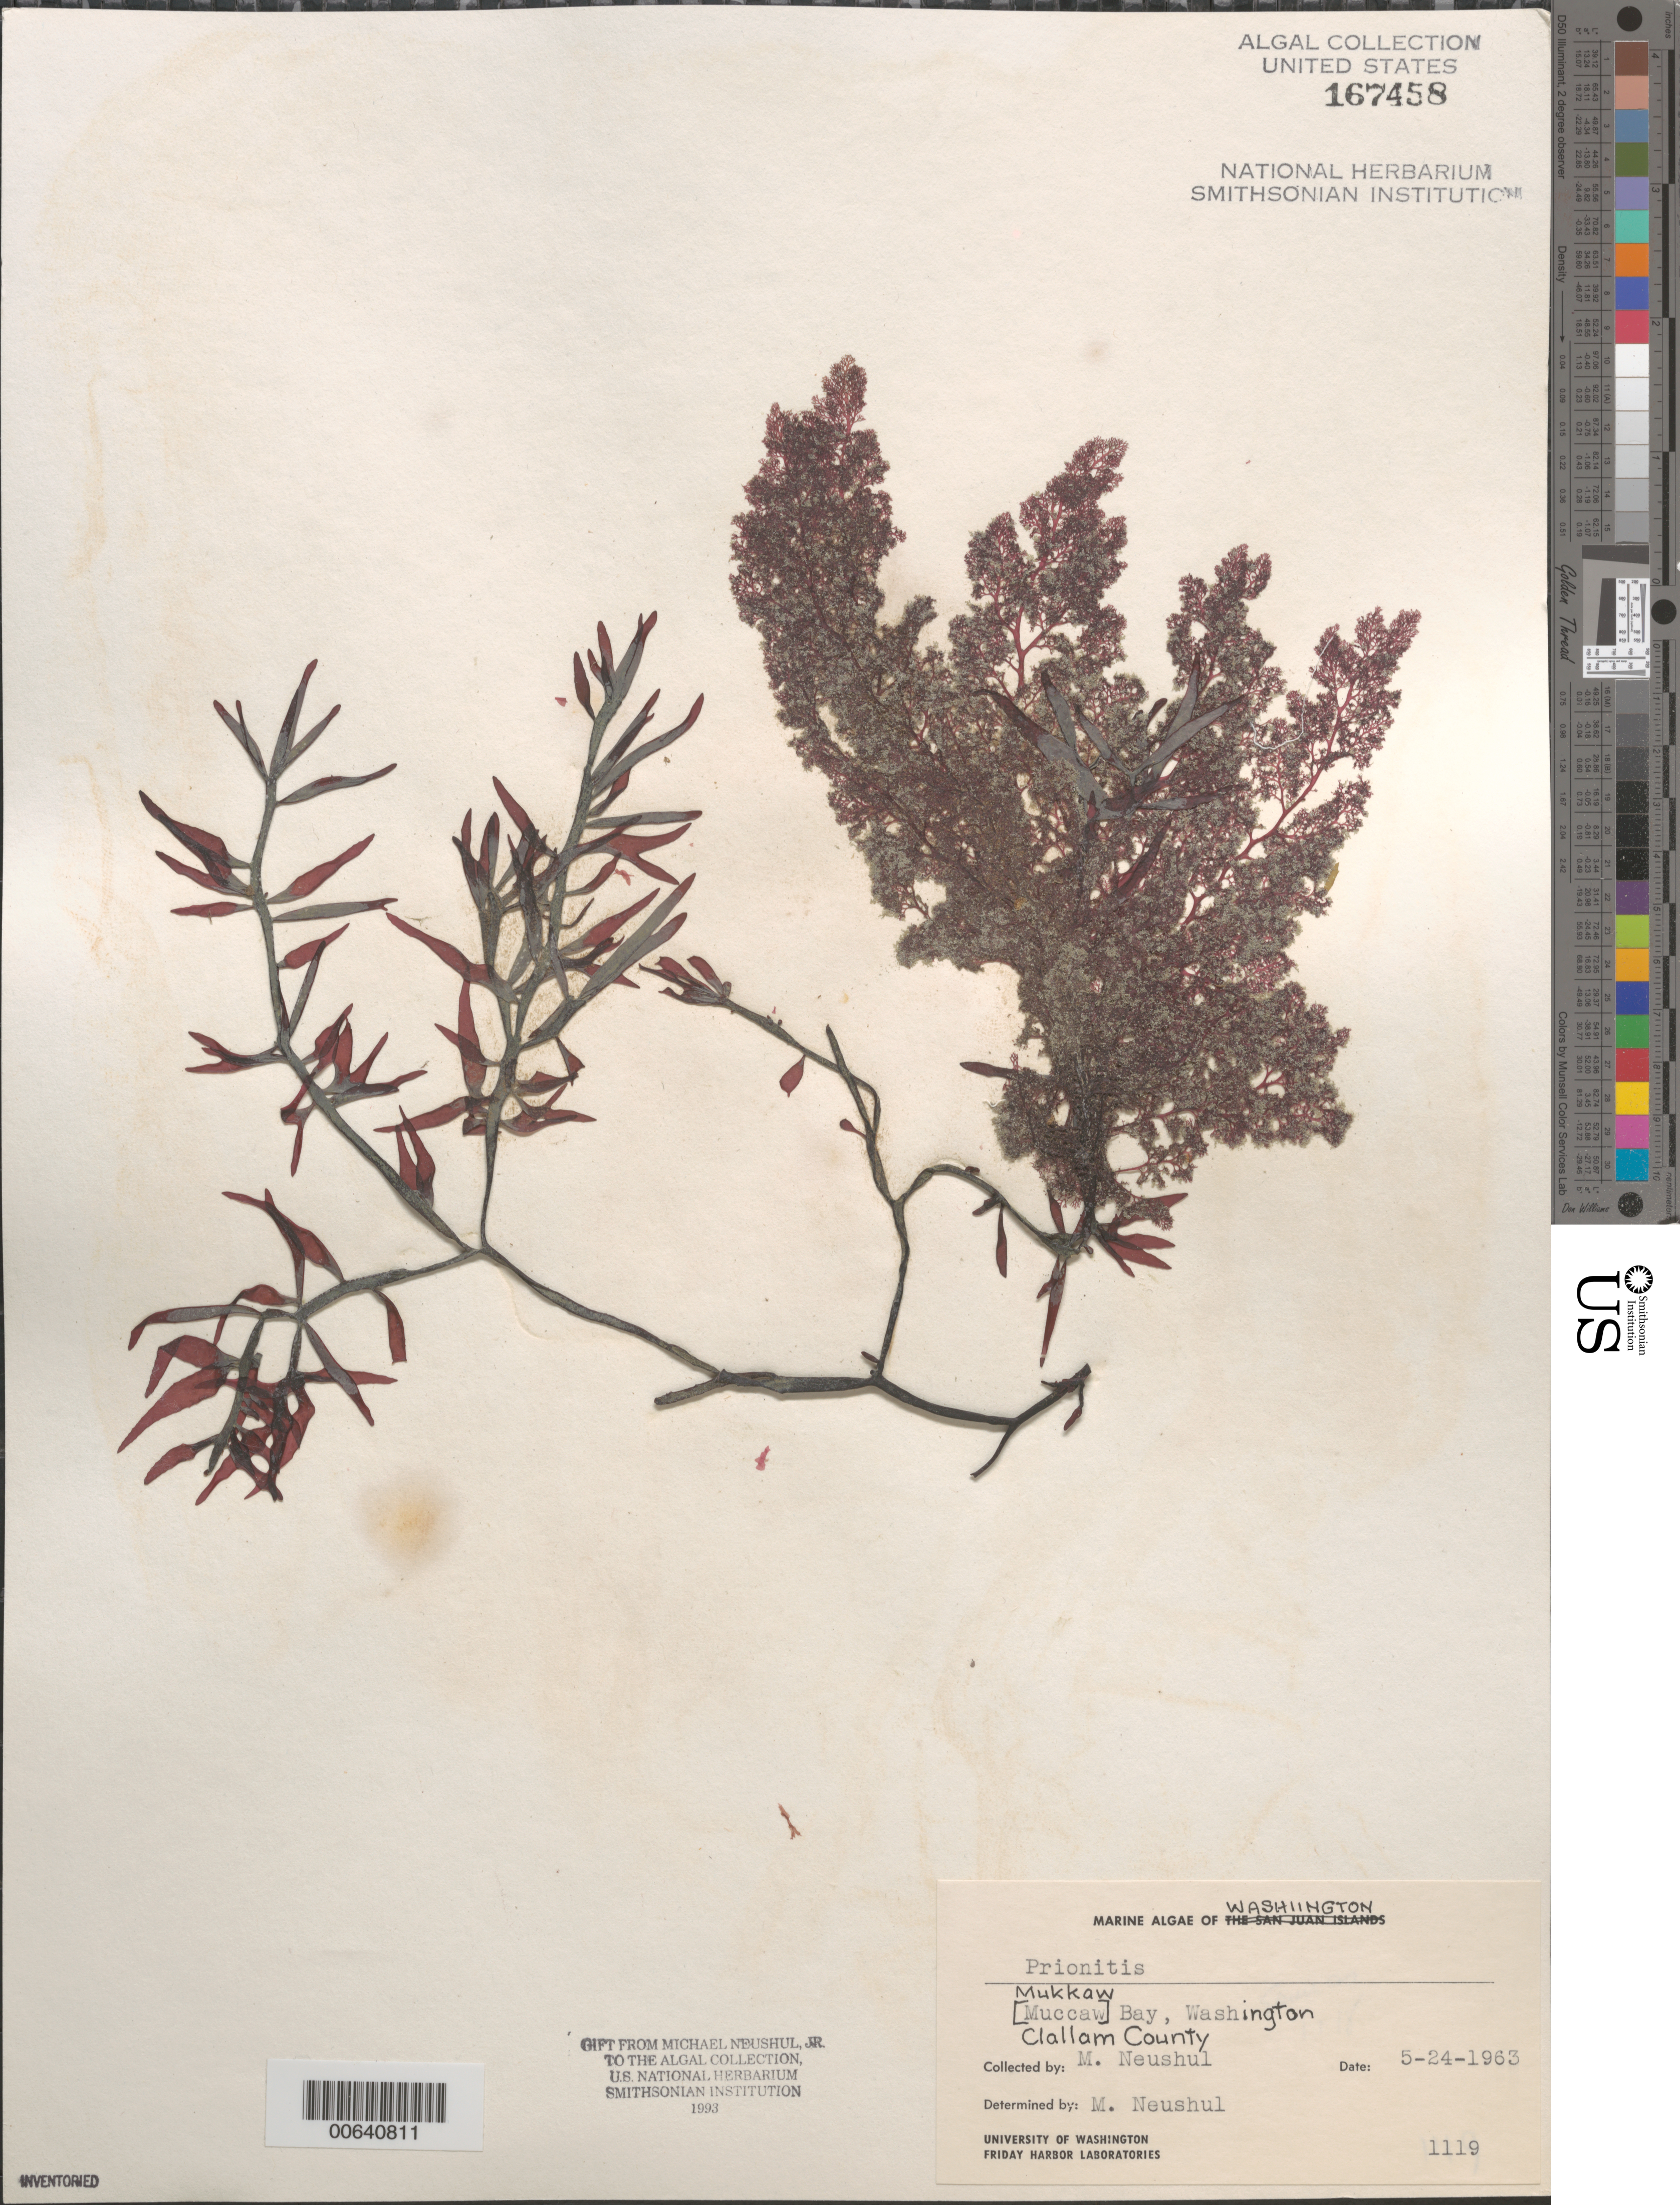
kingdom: Plantae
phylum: Rhodophyta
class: Florideophyceae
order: Cryptonemiales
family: Cryptonemiaceae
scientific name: Prionitis sp.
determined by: Neushul, M.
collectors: M. Neushul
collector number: Neushul 1119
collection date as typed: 24 May 1963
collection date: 1963-05-24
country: United States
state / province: Washington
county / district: Clallam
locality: Mukkaw Bay (Muccaw Bay)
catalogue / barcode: US 167458